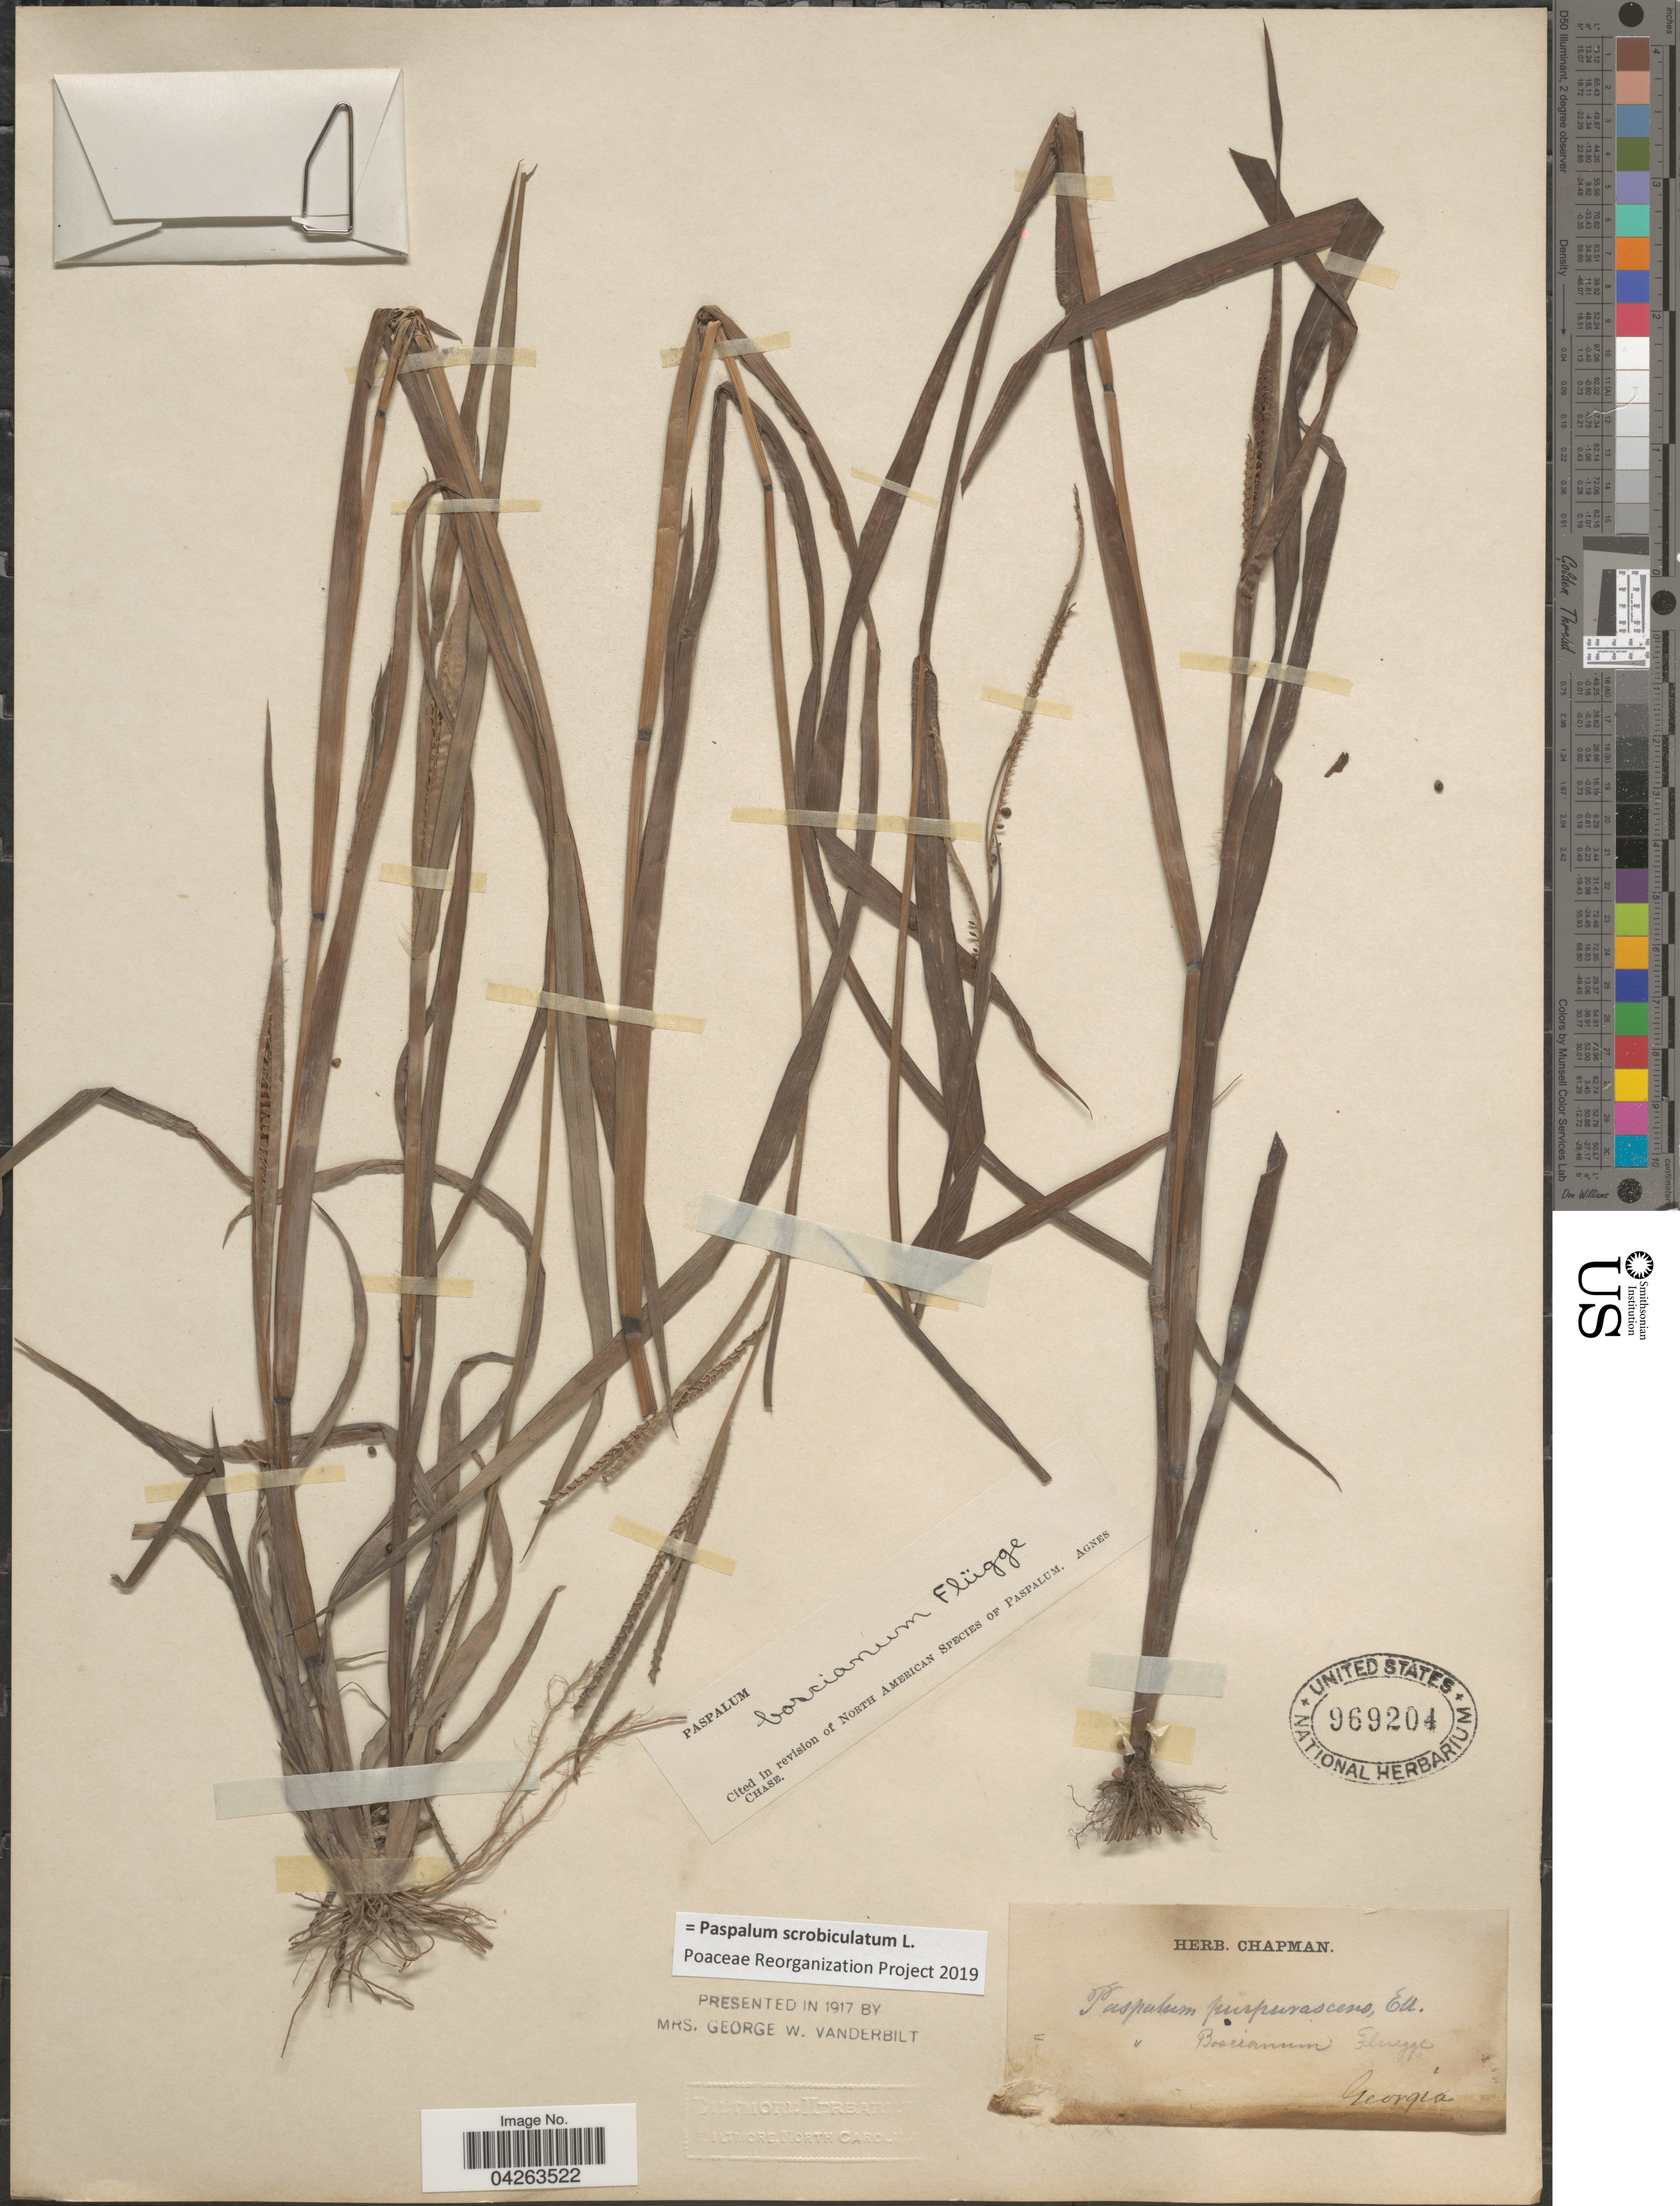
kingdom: Plantae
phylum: Tracheophyta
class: Liliopsida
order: Poales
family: Poaceae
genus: Paspalum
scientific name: Paspalum scrobiculatum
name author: L.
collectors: ex herb. Chapman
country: United States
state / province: Georgia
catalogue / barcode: US 969204